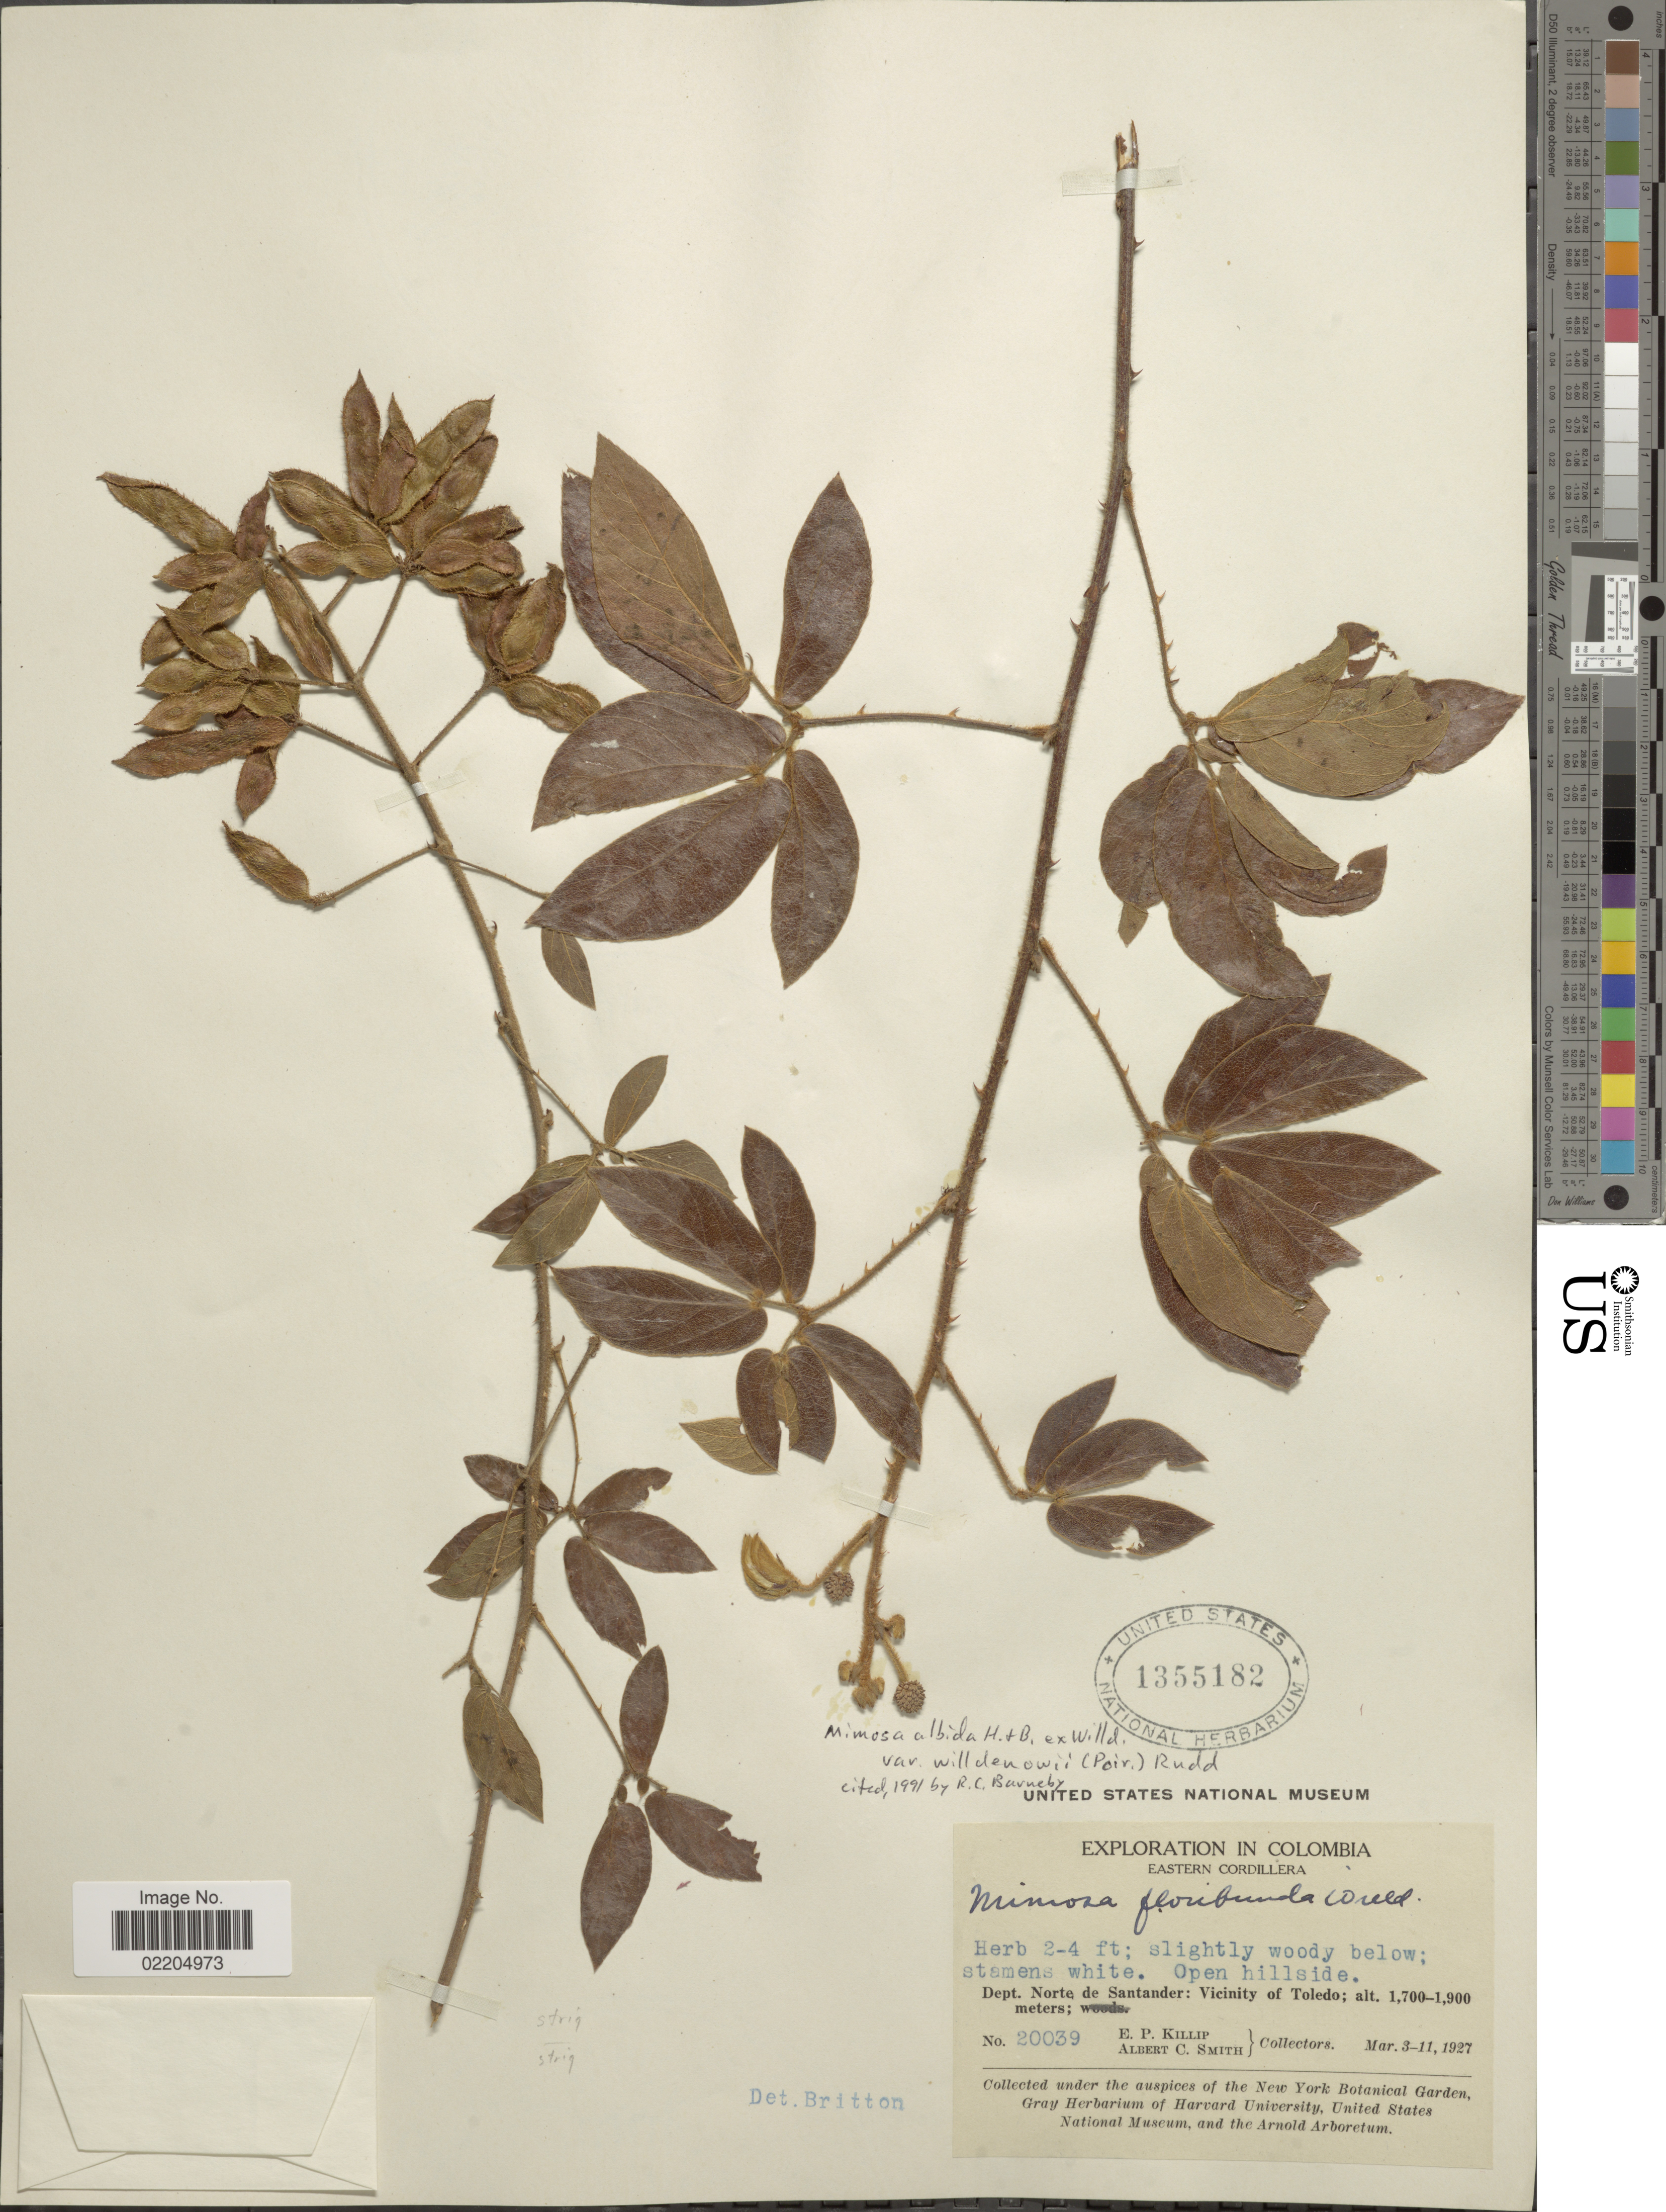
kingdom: Plantae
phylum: Tracheophyta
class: Magnoliopsida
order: Fabales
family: Fabaceae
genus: Mimosa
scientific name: Mimosa albida var. willdenowii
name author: (Poir.) Rudd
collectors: E. P. Killip & A. C. Smith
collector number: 20039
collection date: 1927-03-03/1927-03-11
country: Colombia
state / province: Norte de Santander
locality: Eastern Cordillera, Vicinity of Toledo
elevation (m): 1700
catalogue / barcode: US 1355182